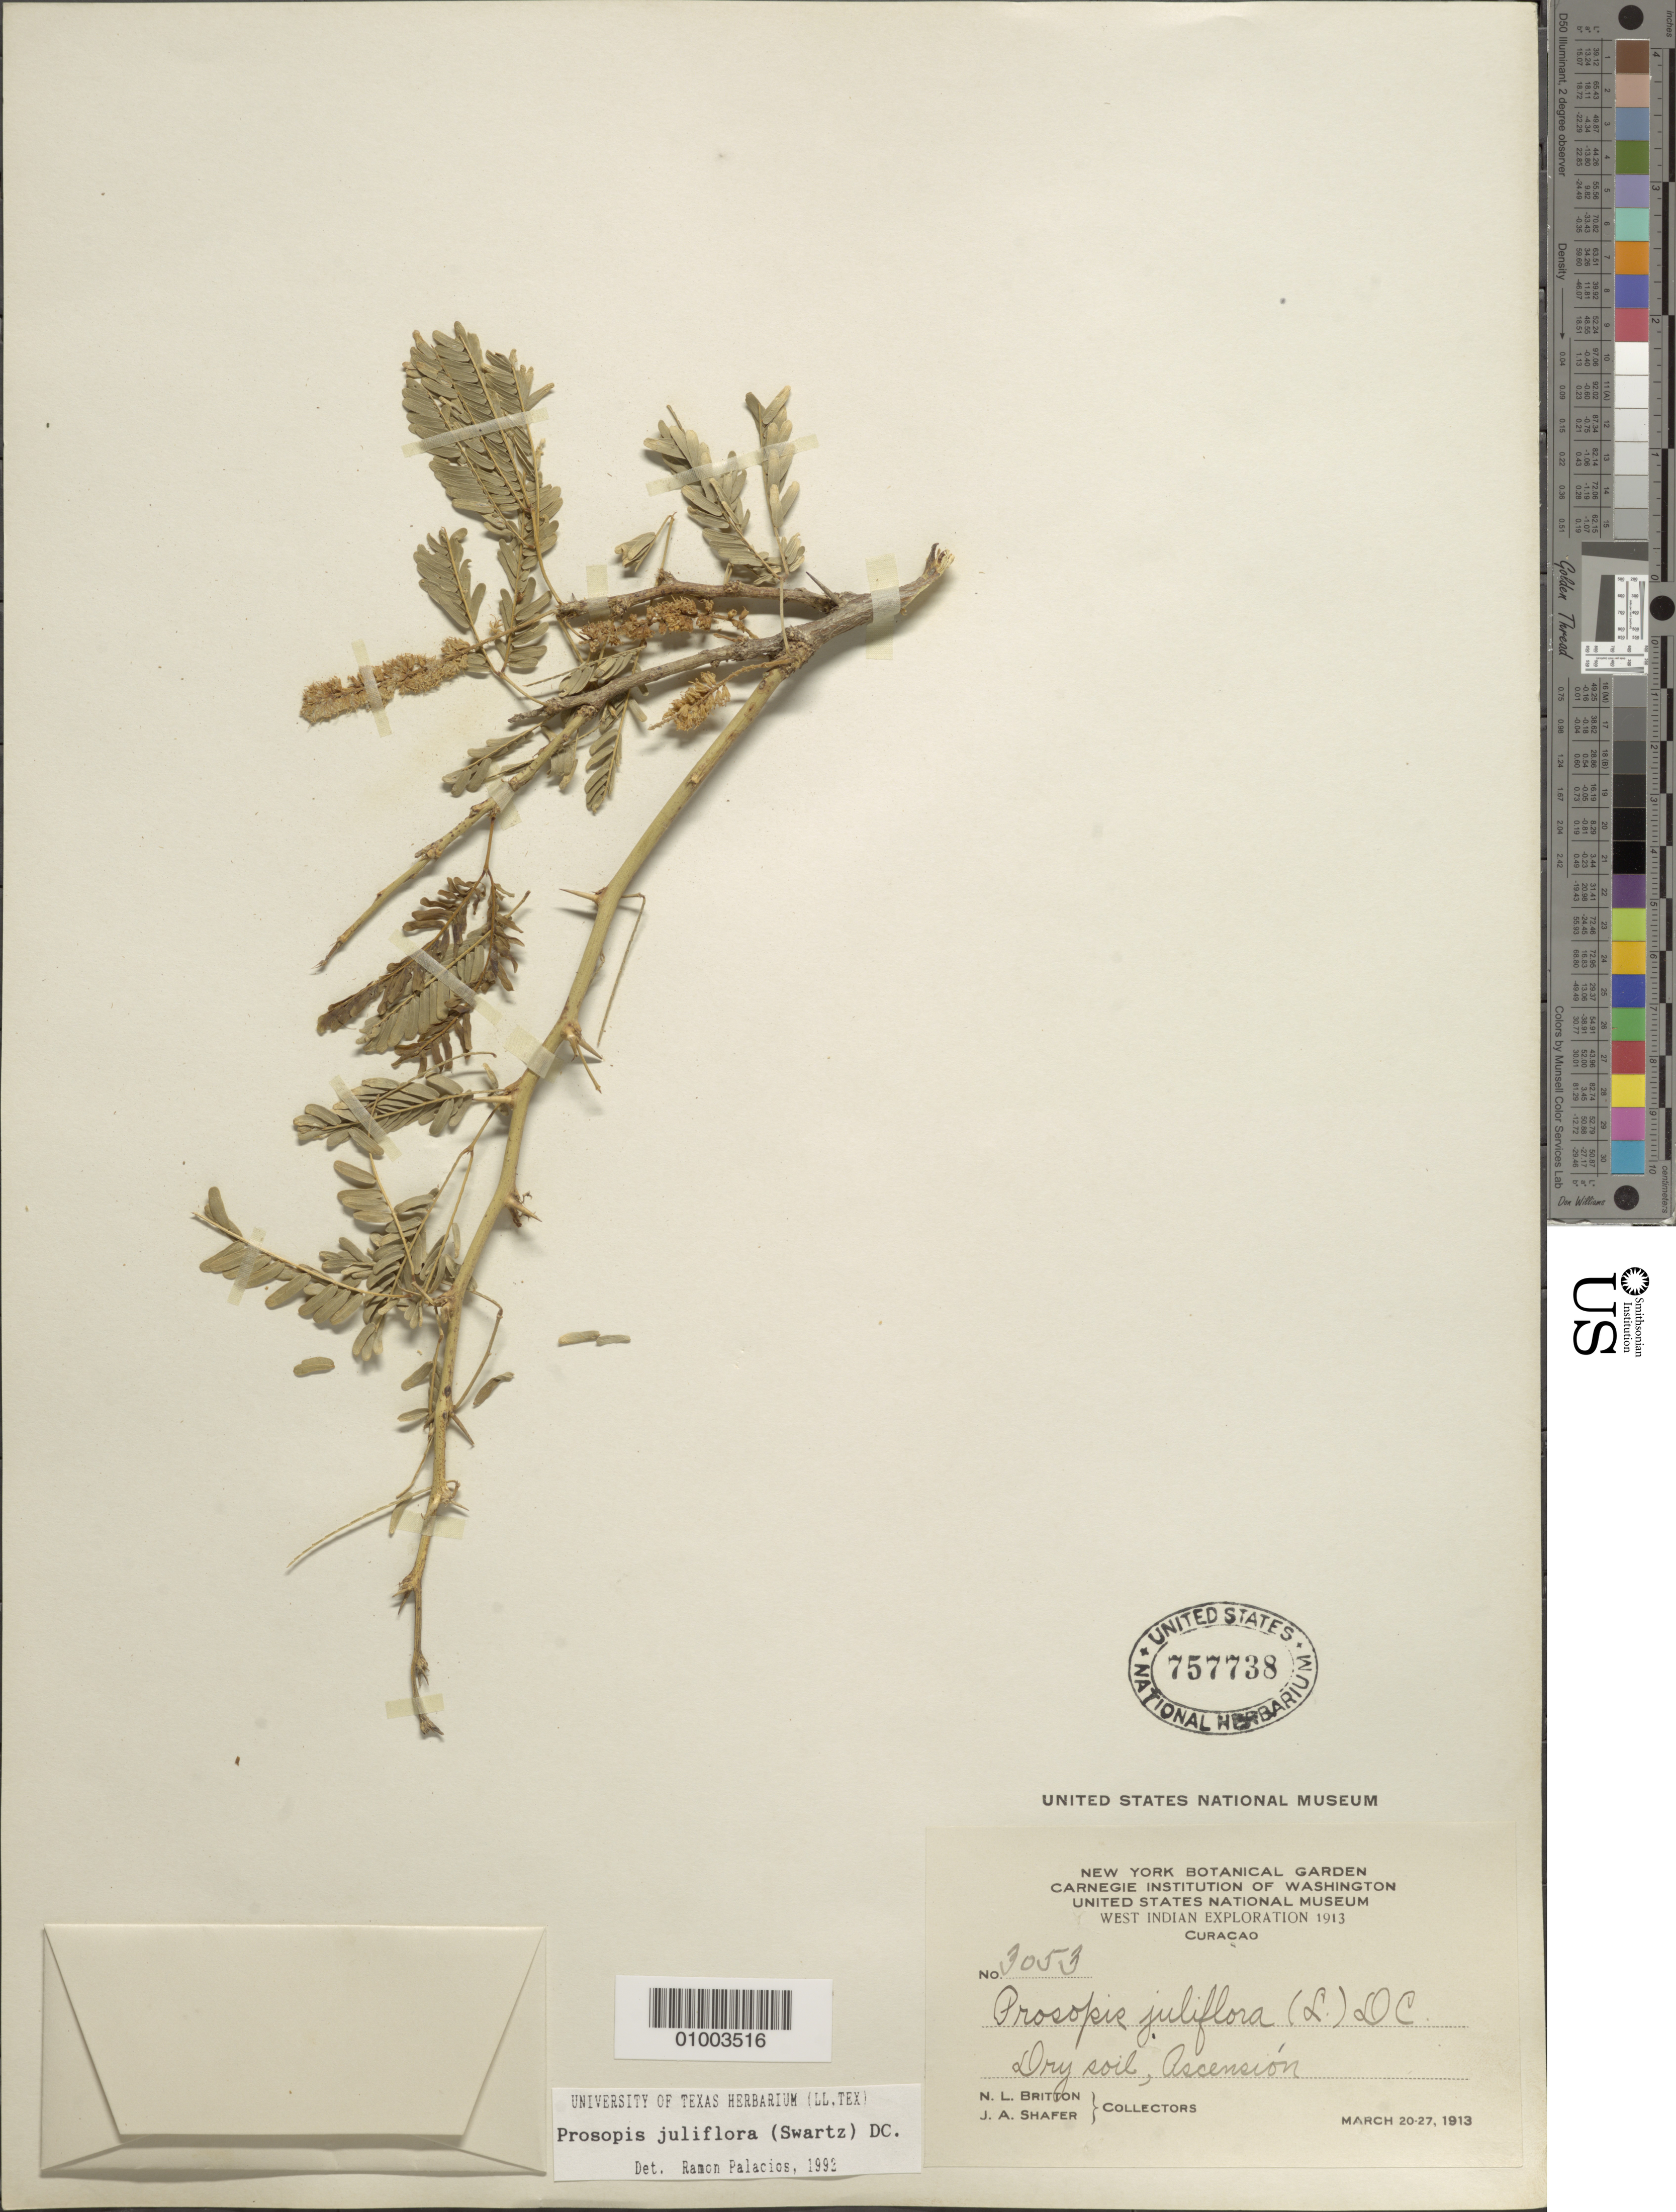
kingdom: Plantae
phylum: Tracheophyta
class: Magnoliopsida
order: Fabales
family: Fabaceae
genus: Neltuma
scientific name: Neltuma juliflora var. juliflora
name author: (Sw.) Raf.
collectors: N. Britton & J. A. Shafer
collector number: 3053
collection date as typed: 20 Mar 1913 to 27 Mar 1913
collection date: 1913-03-20/1913-03-27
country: Curaçao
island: Curaçao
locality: Dry soil, Ascension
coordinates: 0 N, 0 E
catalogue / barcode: US 757738